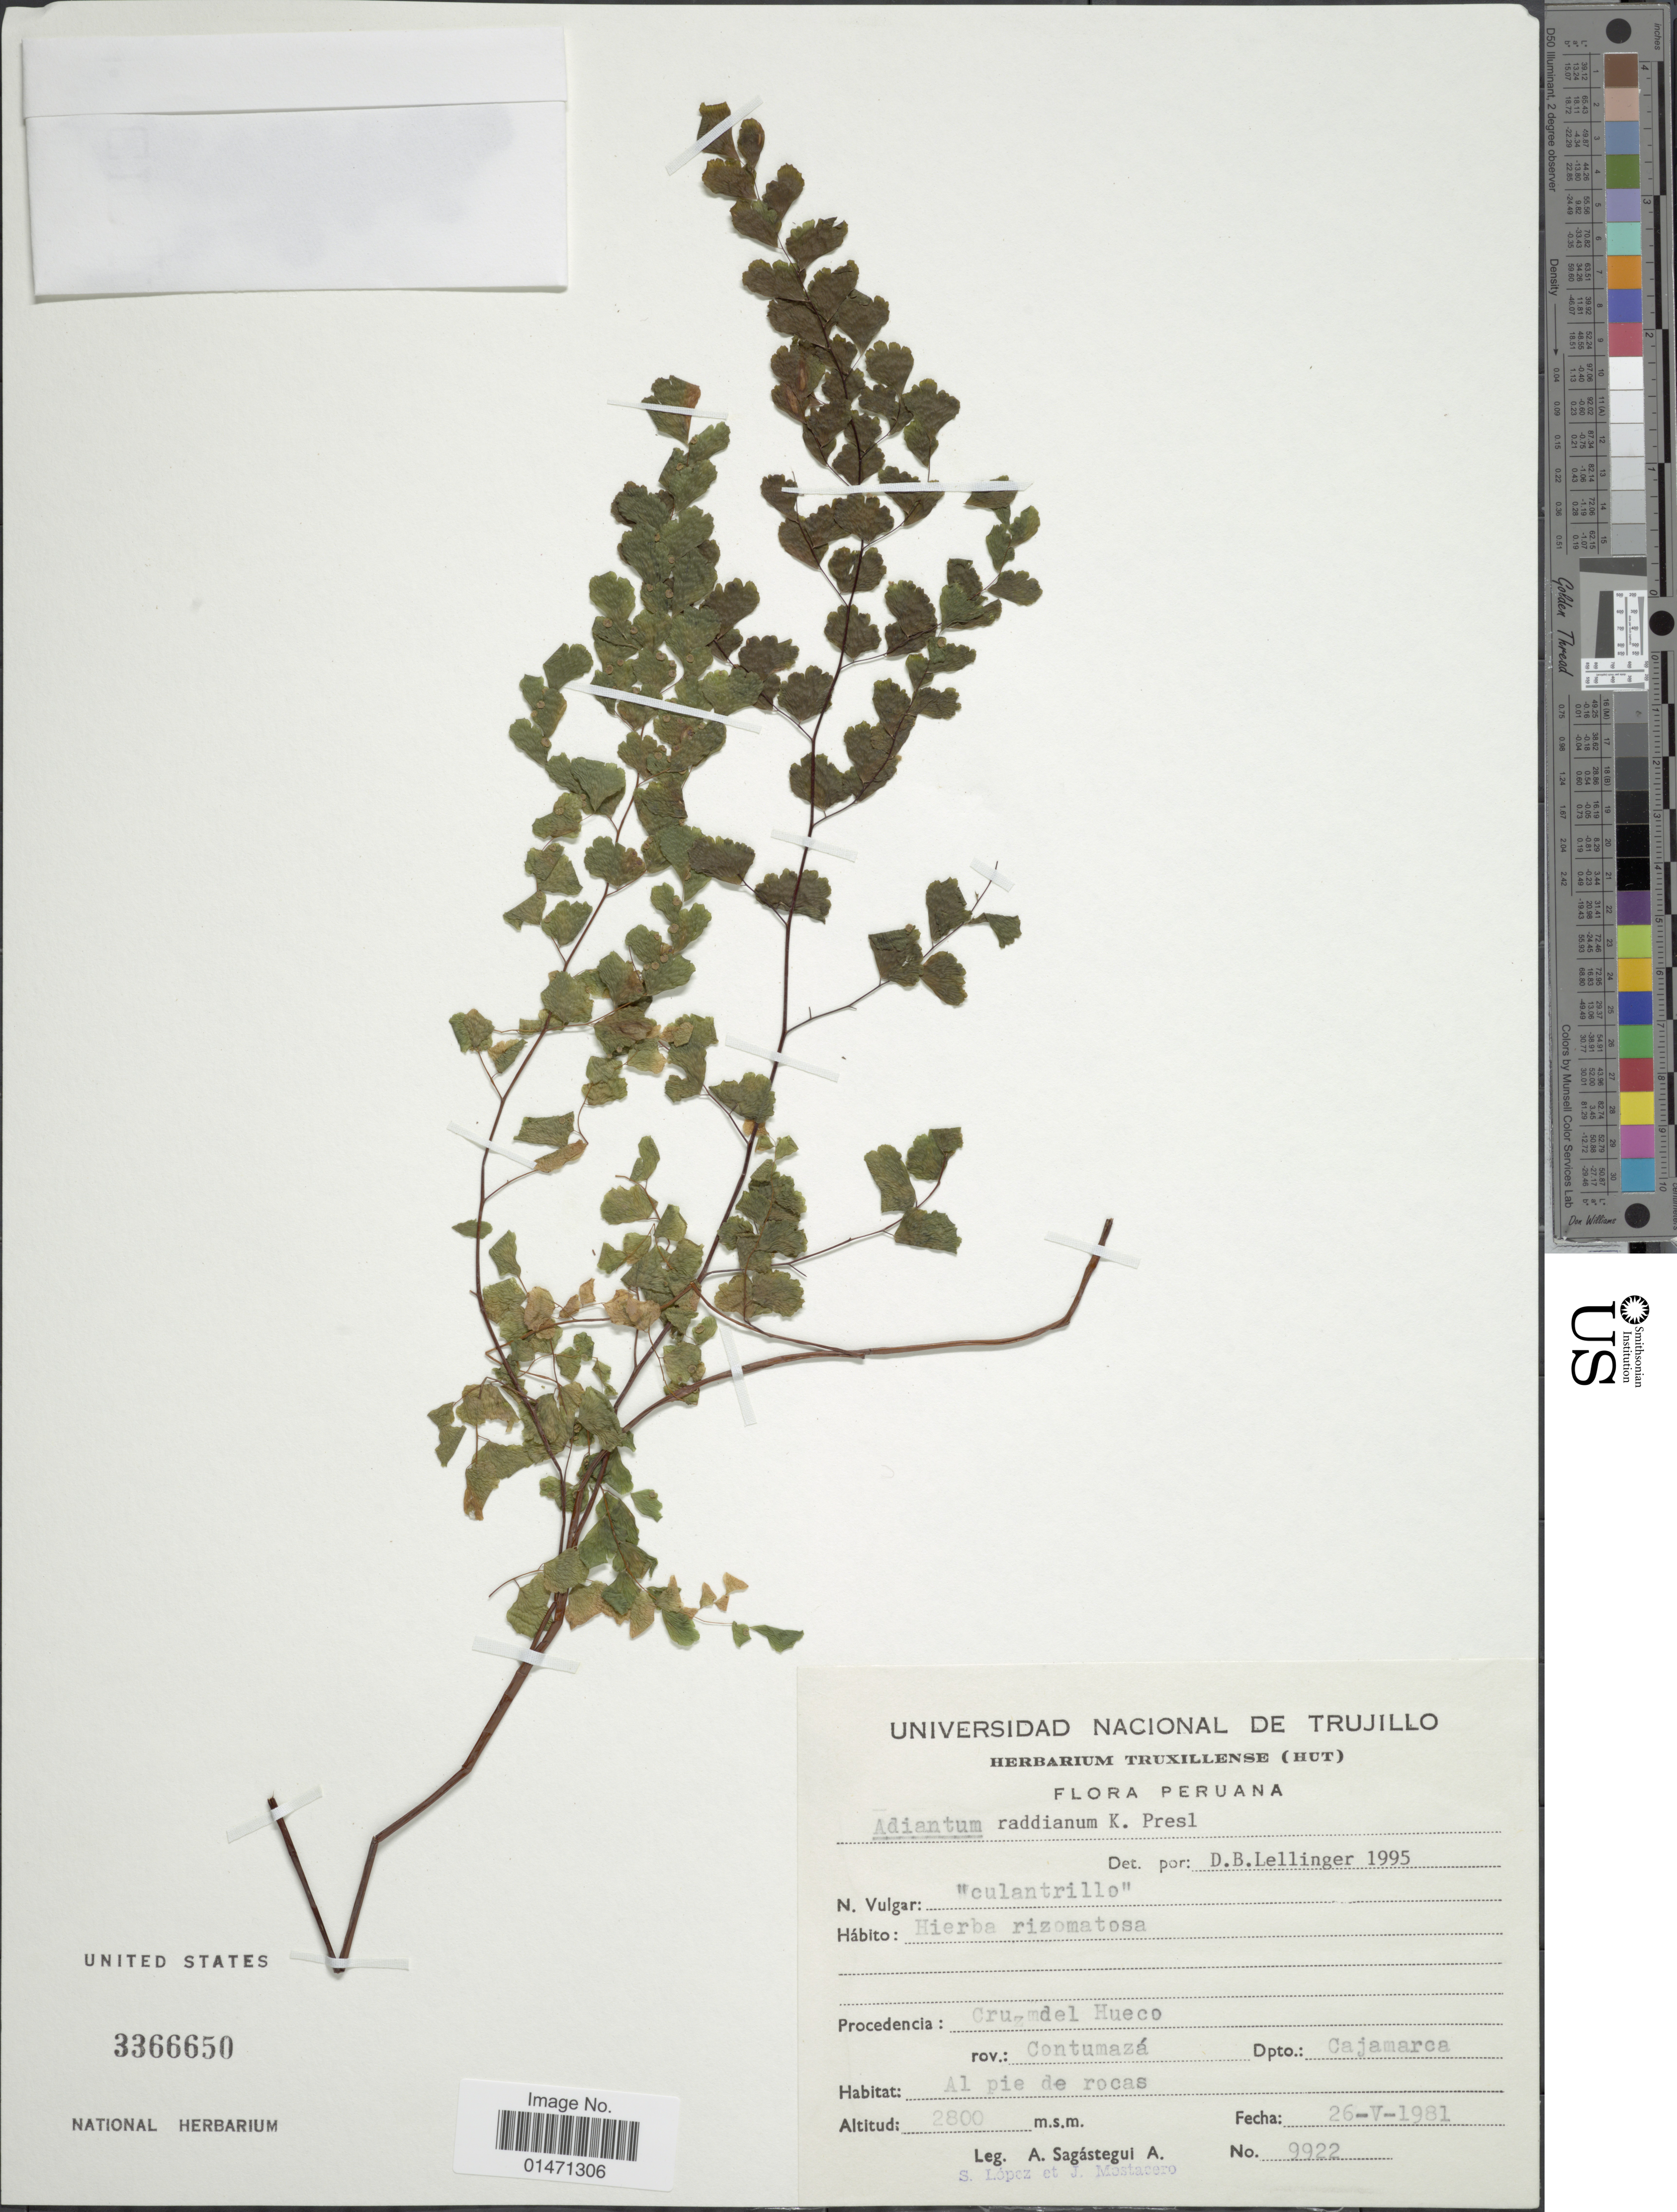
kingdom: Plantae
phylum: Tracheophyta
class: Polypodiopsida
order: Polypodiales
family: Pteridaceae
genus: Adiantum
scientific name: Adiantum raddianum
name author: C. Presl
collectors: A. Sagástegui A., S. Lopez & J. Mostacero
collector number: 9922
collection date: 1981-05-26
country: Peru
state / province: Cajamarca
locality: Flore Peruana,Procedencia: Cruz del Hueco, Prov.: Contumazá, Dpto: Cajamarca, Al pie de rocas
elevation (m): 2800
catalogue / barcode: US 3366650